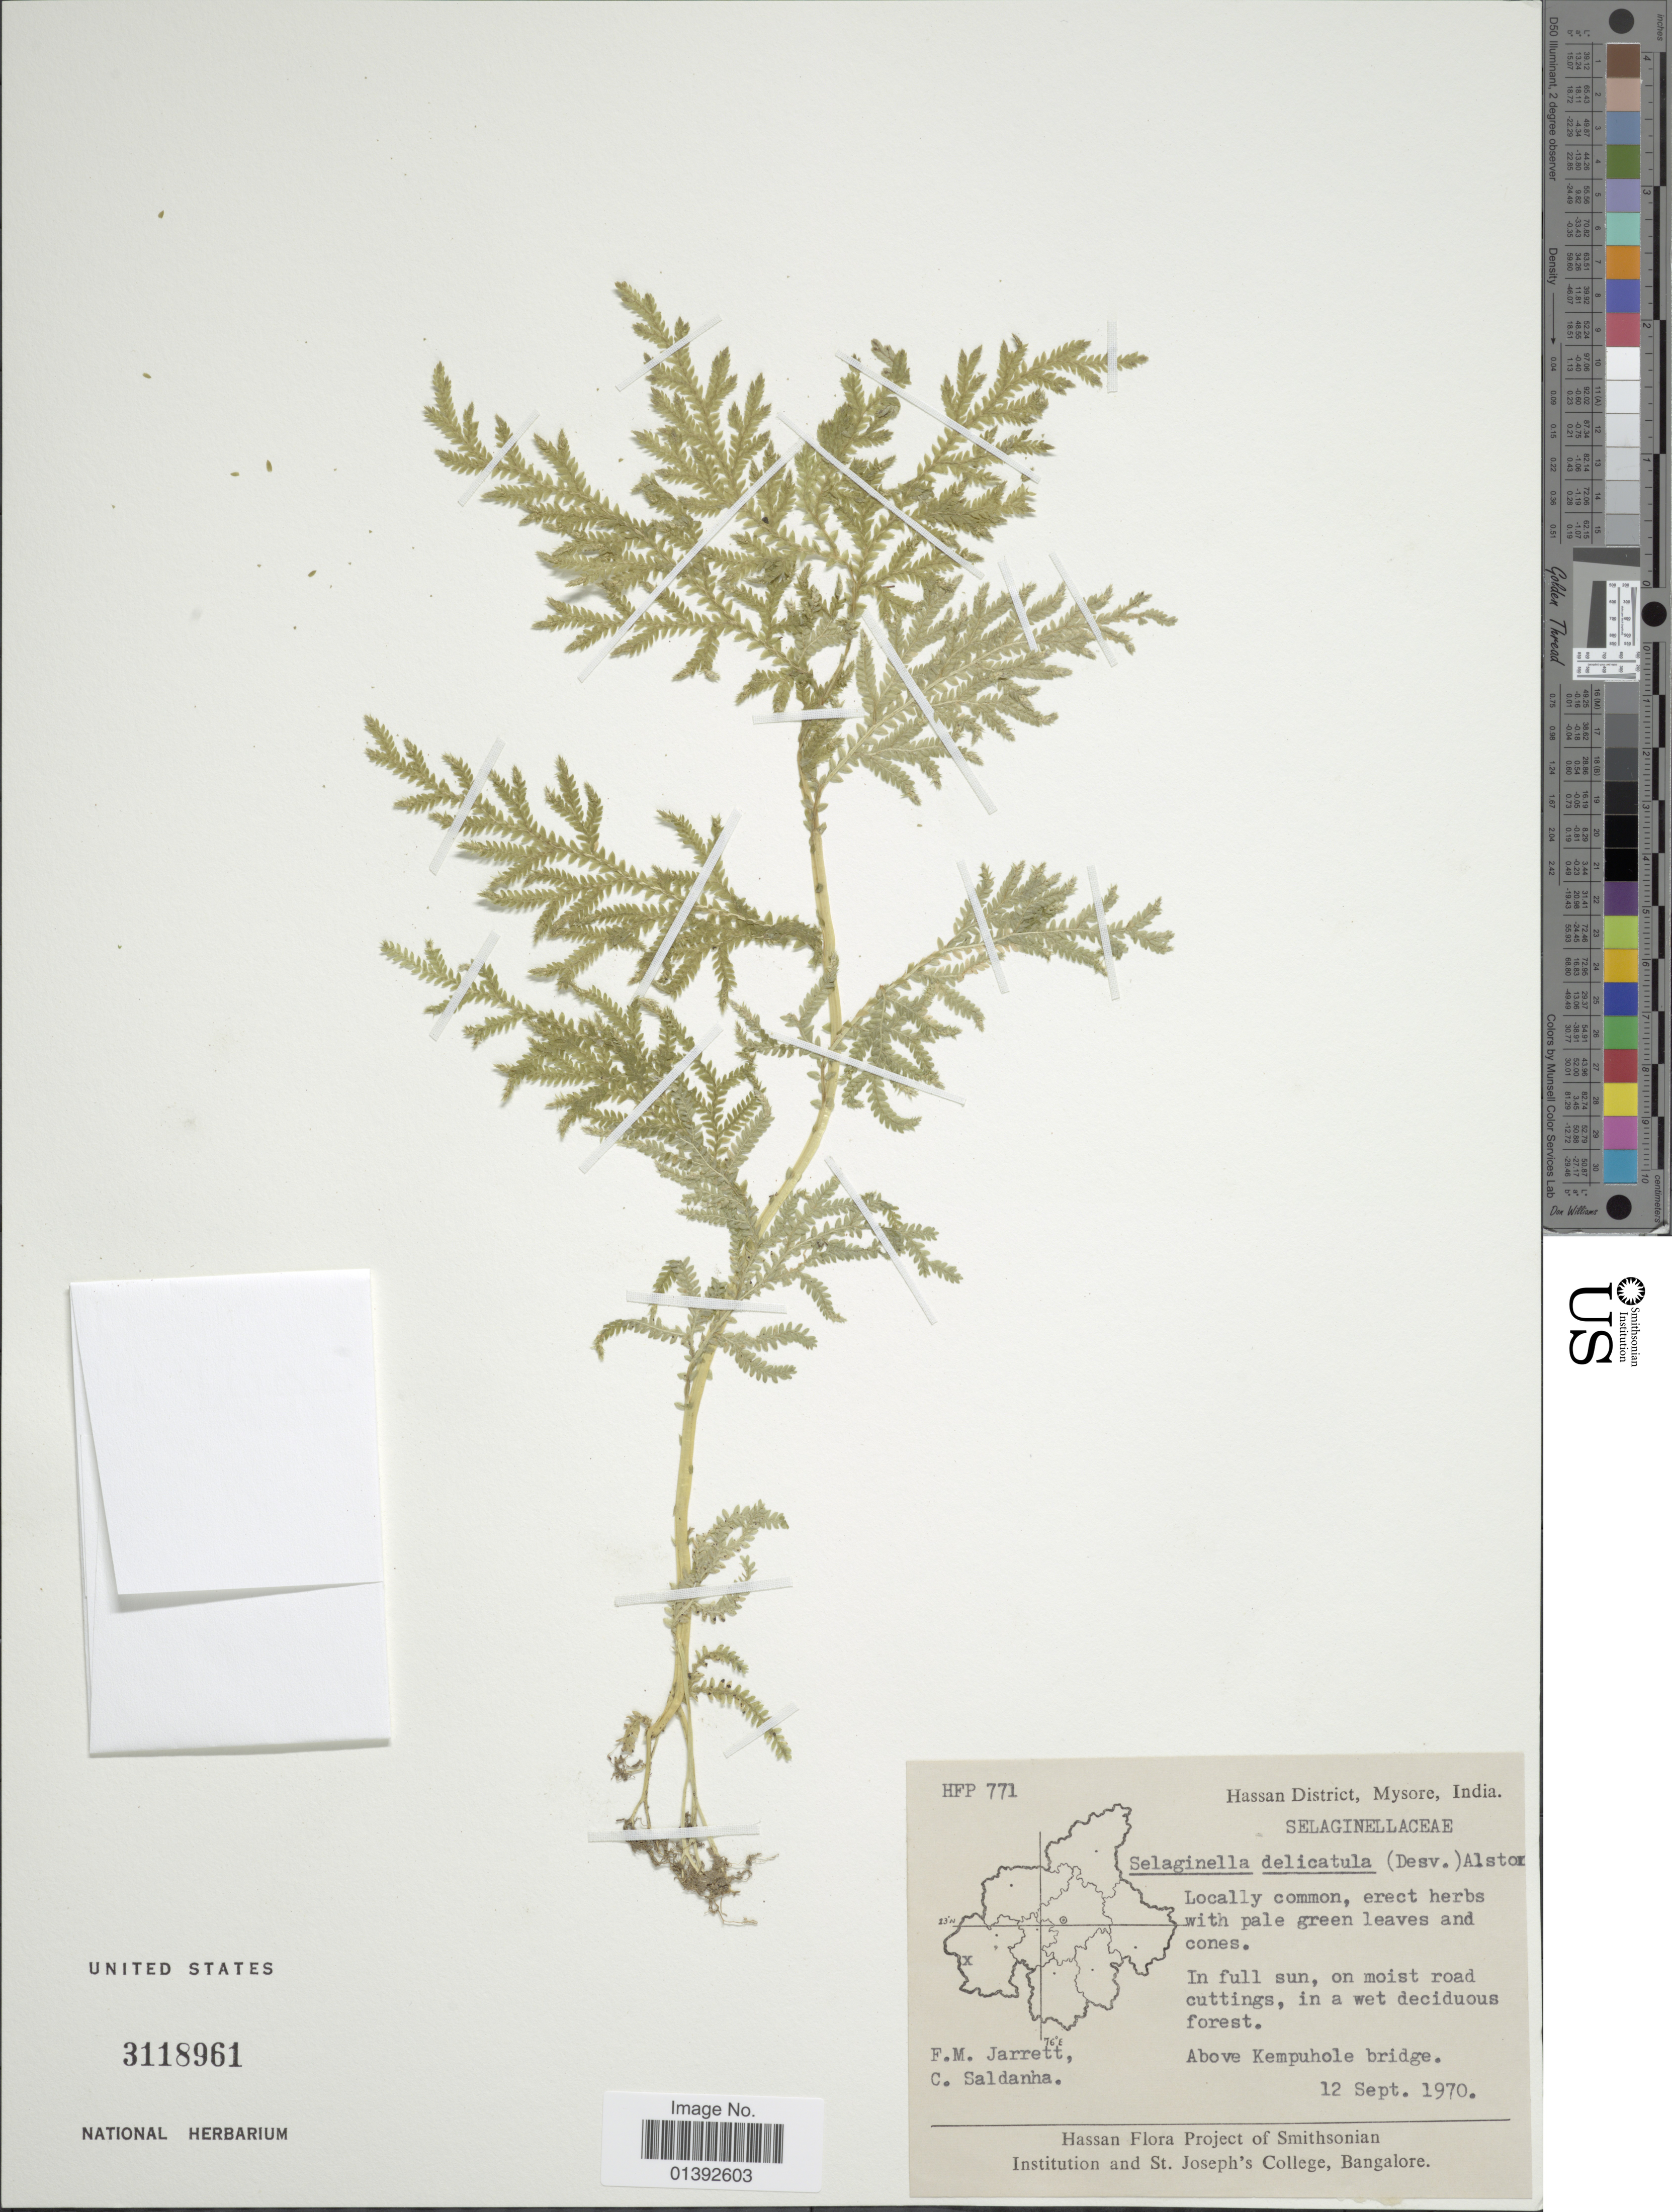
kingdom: Plantae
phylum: Tracheophyta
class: Lycopodiopsida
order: Selaginellales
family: Selaginellaceae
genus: Selaginella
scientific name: Selaginella delicatula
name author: (Desv.) Alston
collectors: F. M. Jarrett & C. Saldanha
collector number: HFP 771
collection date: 1970-09-12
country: India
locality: Hassan District, Mysore, Above Kempuhole bridge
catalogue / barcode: US 3118961